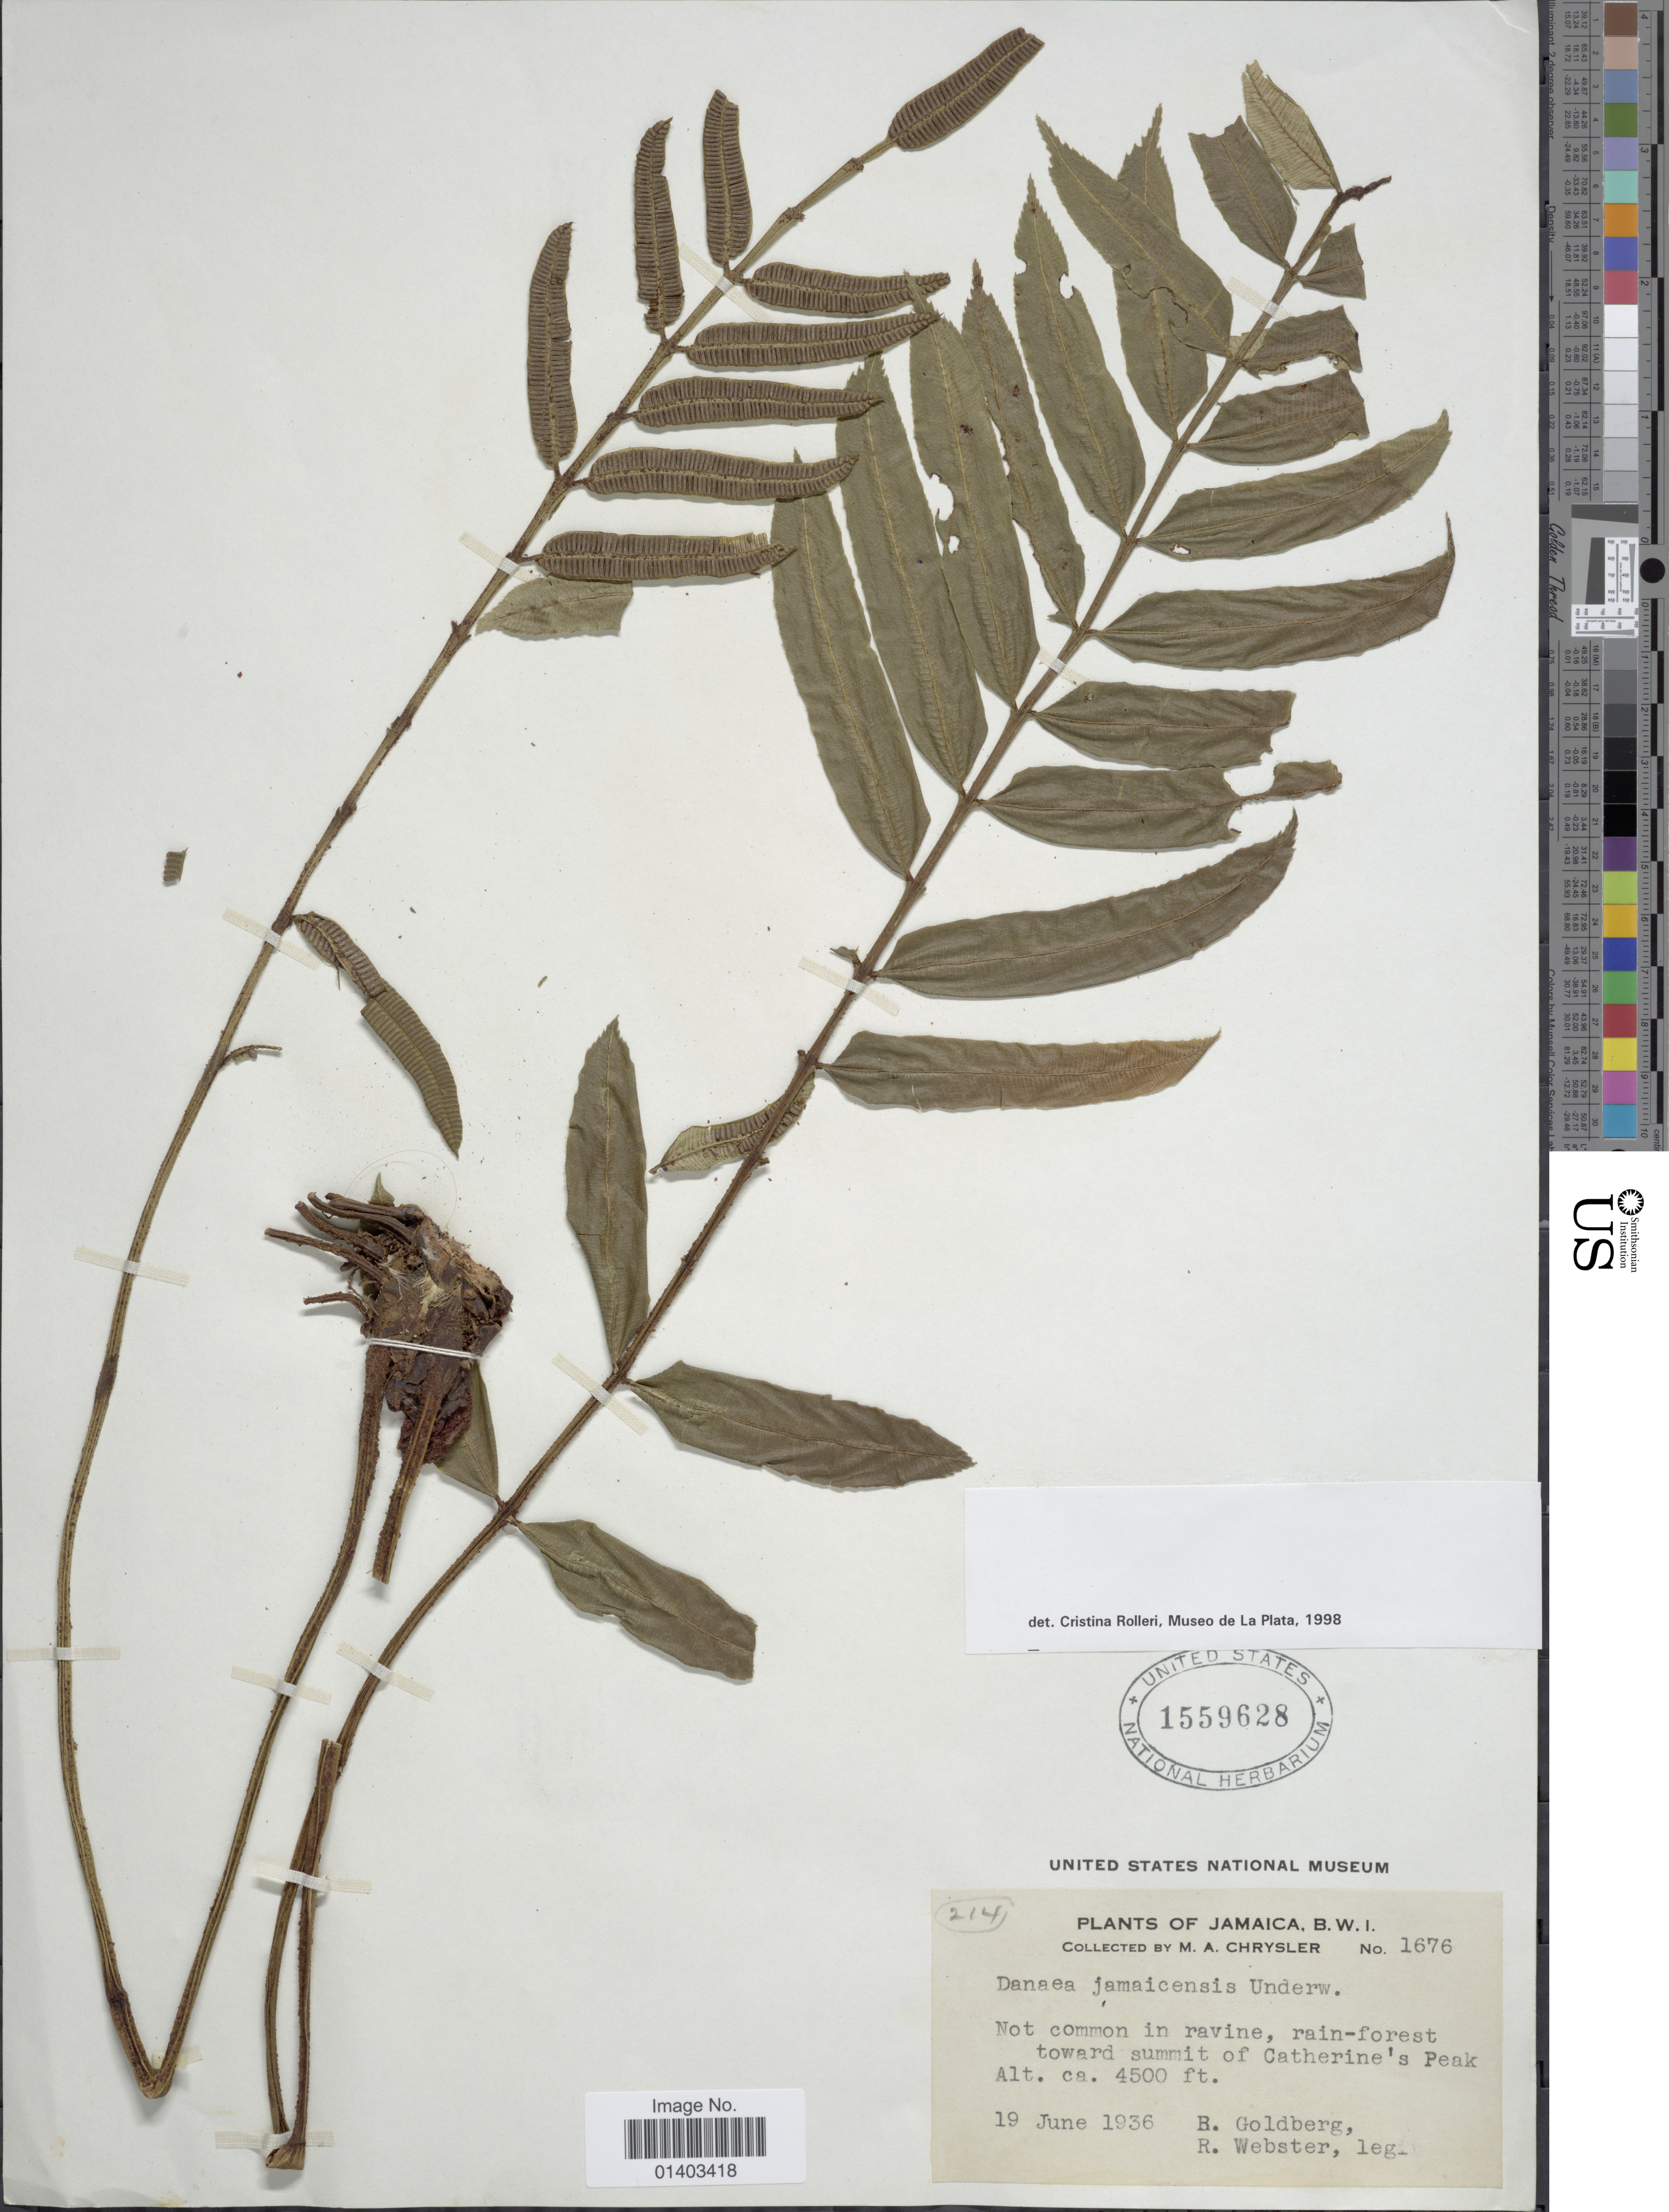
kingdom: Plantae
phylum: Tracheophyta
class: Polypodiopsida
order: Marattiales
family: Marattiaceae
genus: Danaea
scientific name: Danaea moritziana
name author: C. Presl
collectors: M. A. Chrysler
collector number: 1676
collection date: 1936-06-19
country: Jamaica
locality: B.W.I, rain-forest toward summit of catherine's Peak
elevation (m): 1372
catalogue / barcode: US 1559628